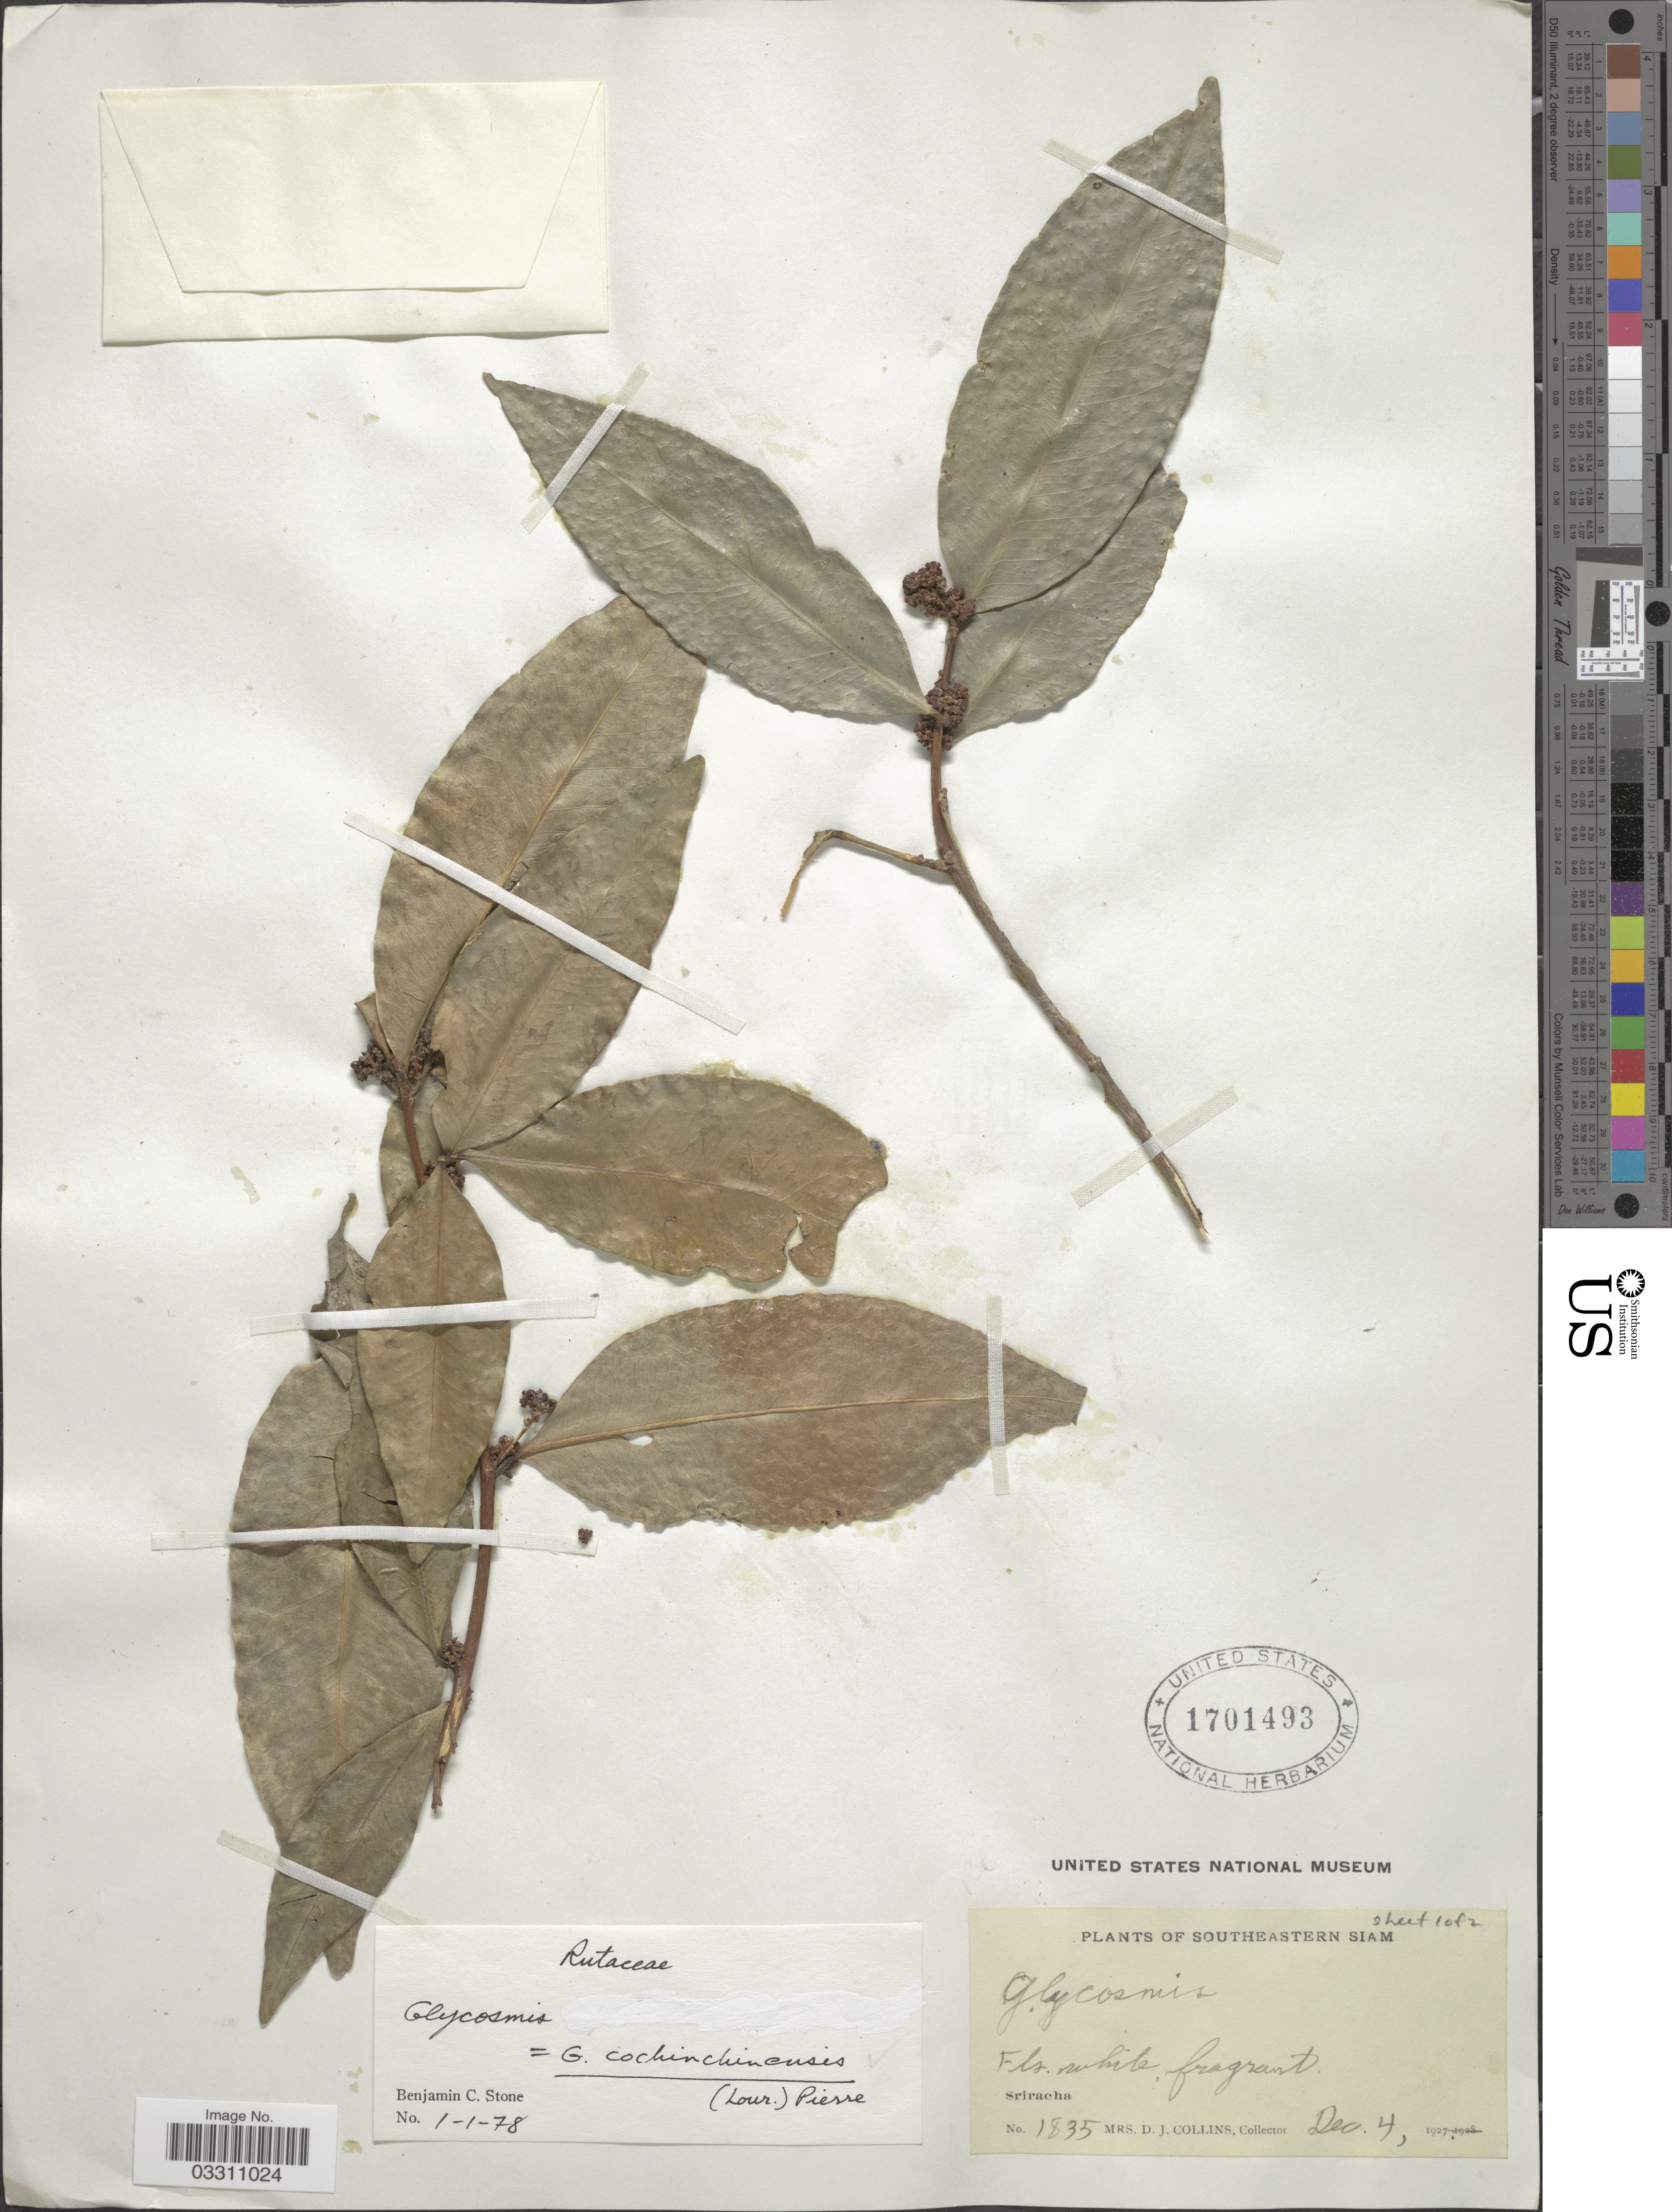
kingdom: Plantae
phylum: Tracheophyta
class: Magnoliopsida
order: Sapindales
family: Rutaceae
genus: Glycosmis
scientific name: Glycosmis cochinchinensis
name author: (Lour.) Pierre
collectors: Mrs. D. J. Collins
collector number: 1835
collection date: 1927-12-04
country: Thailand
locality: Southeastern Siam, Sriracha.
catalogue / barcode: US 1701493